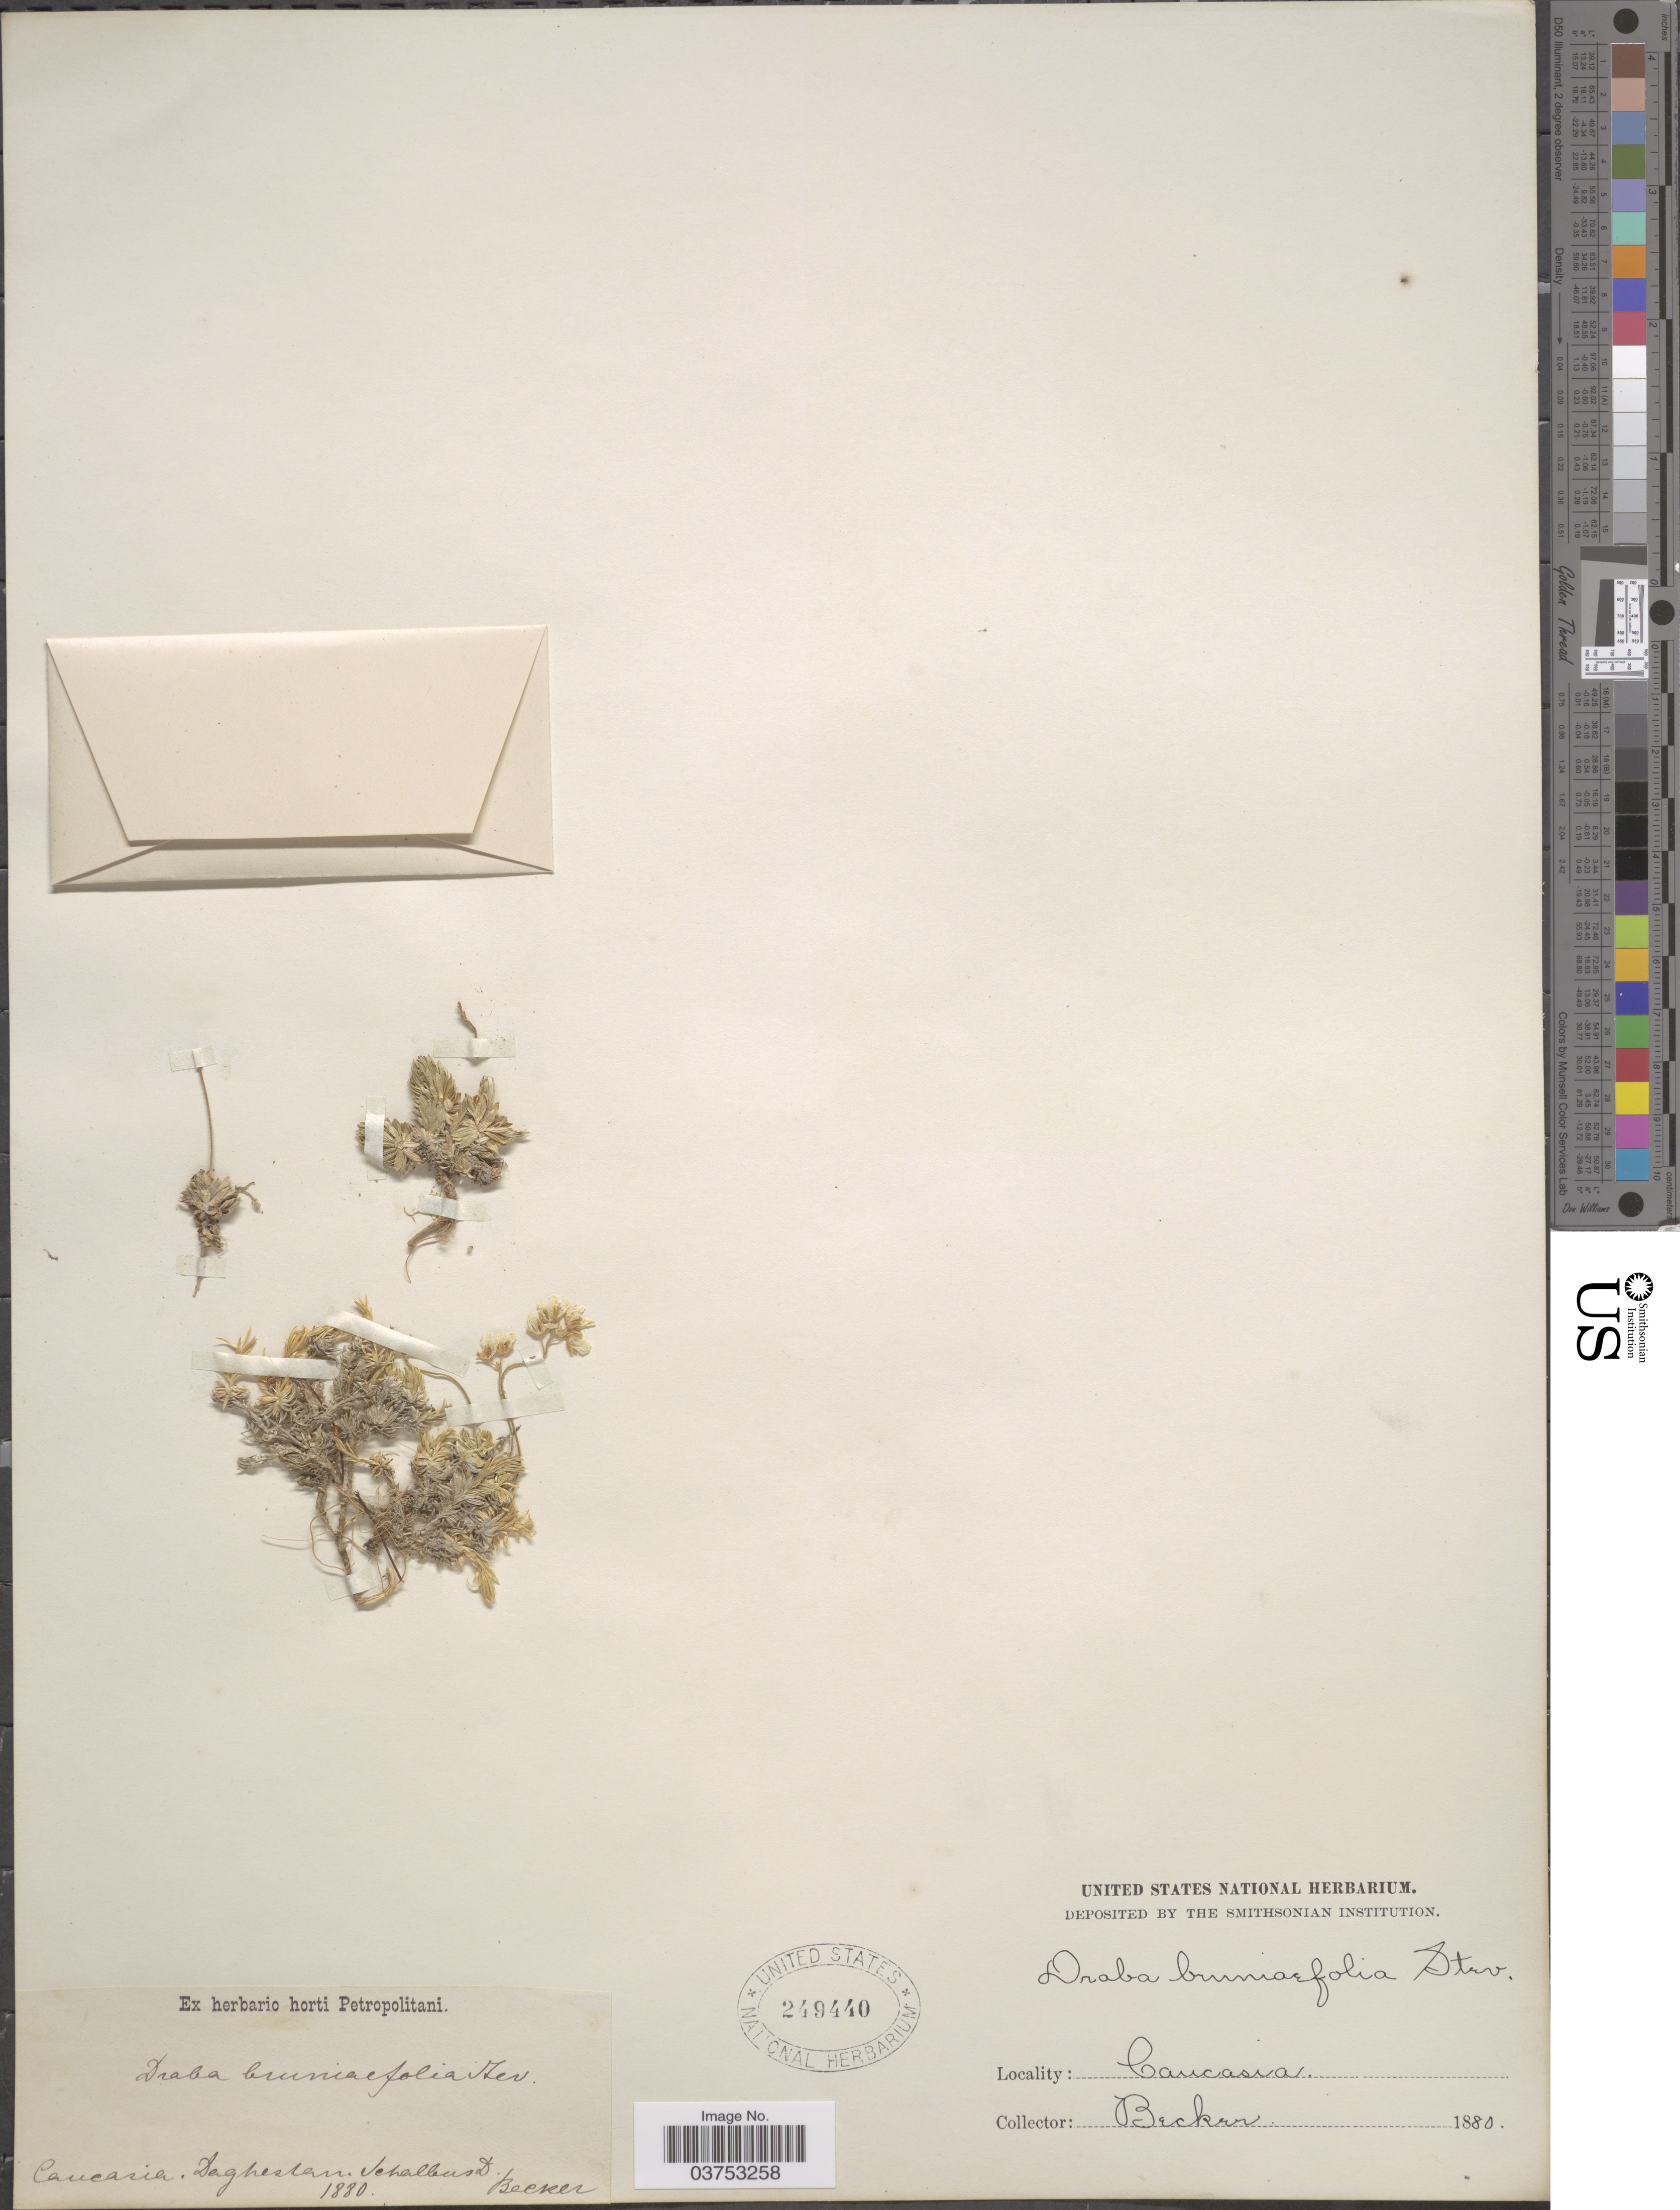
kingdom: Plantae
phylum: Tracheophyta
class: Magnoliopsida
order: Brassicales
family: Brassicaceae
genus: Draba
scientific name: Draba bruniifolia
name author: Steven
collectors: -. Becker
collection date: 1880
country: Russian Federation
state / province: Dagestan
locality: Caucasia. Daghestan. Schalbus D.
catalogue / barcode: US 249440